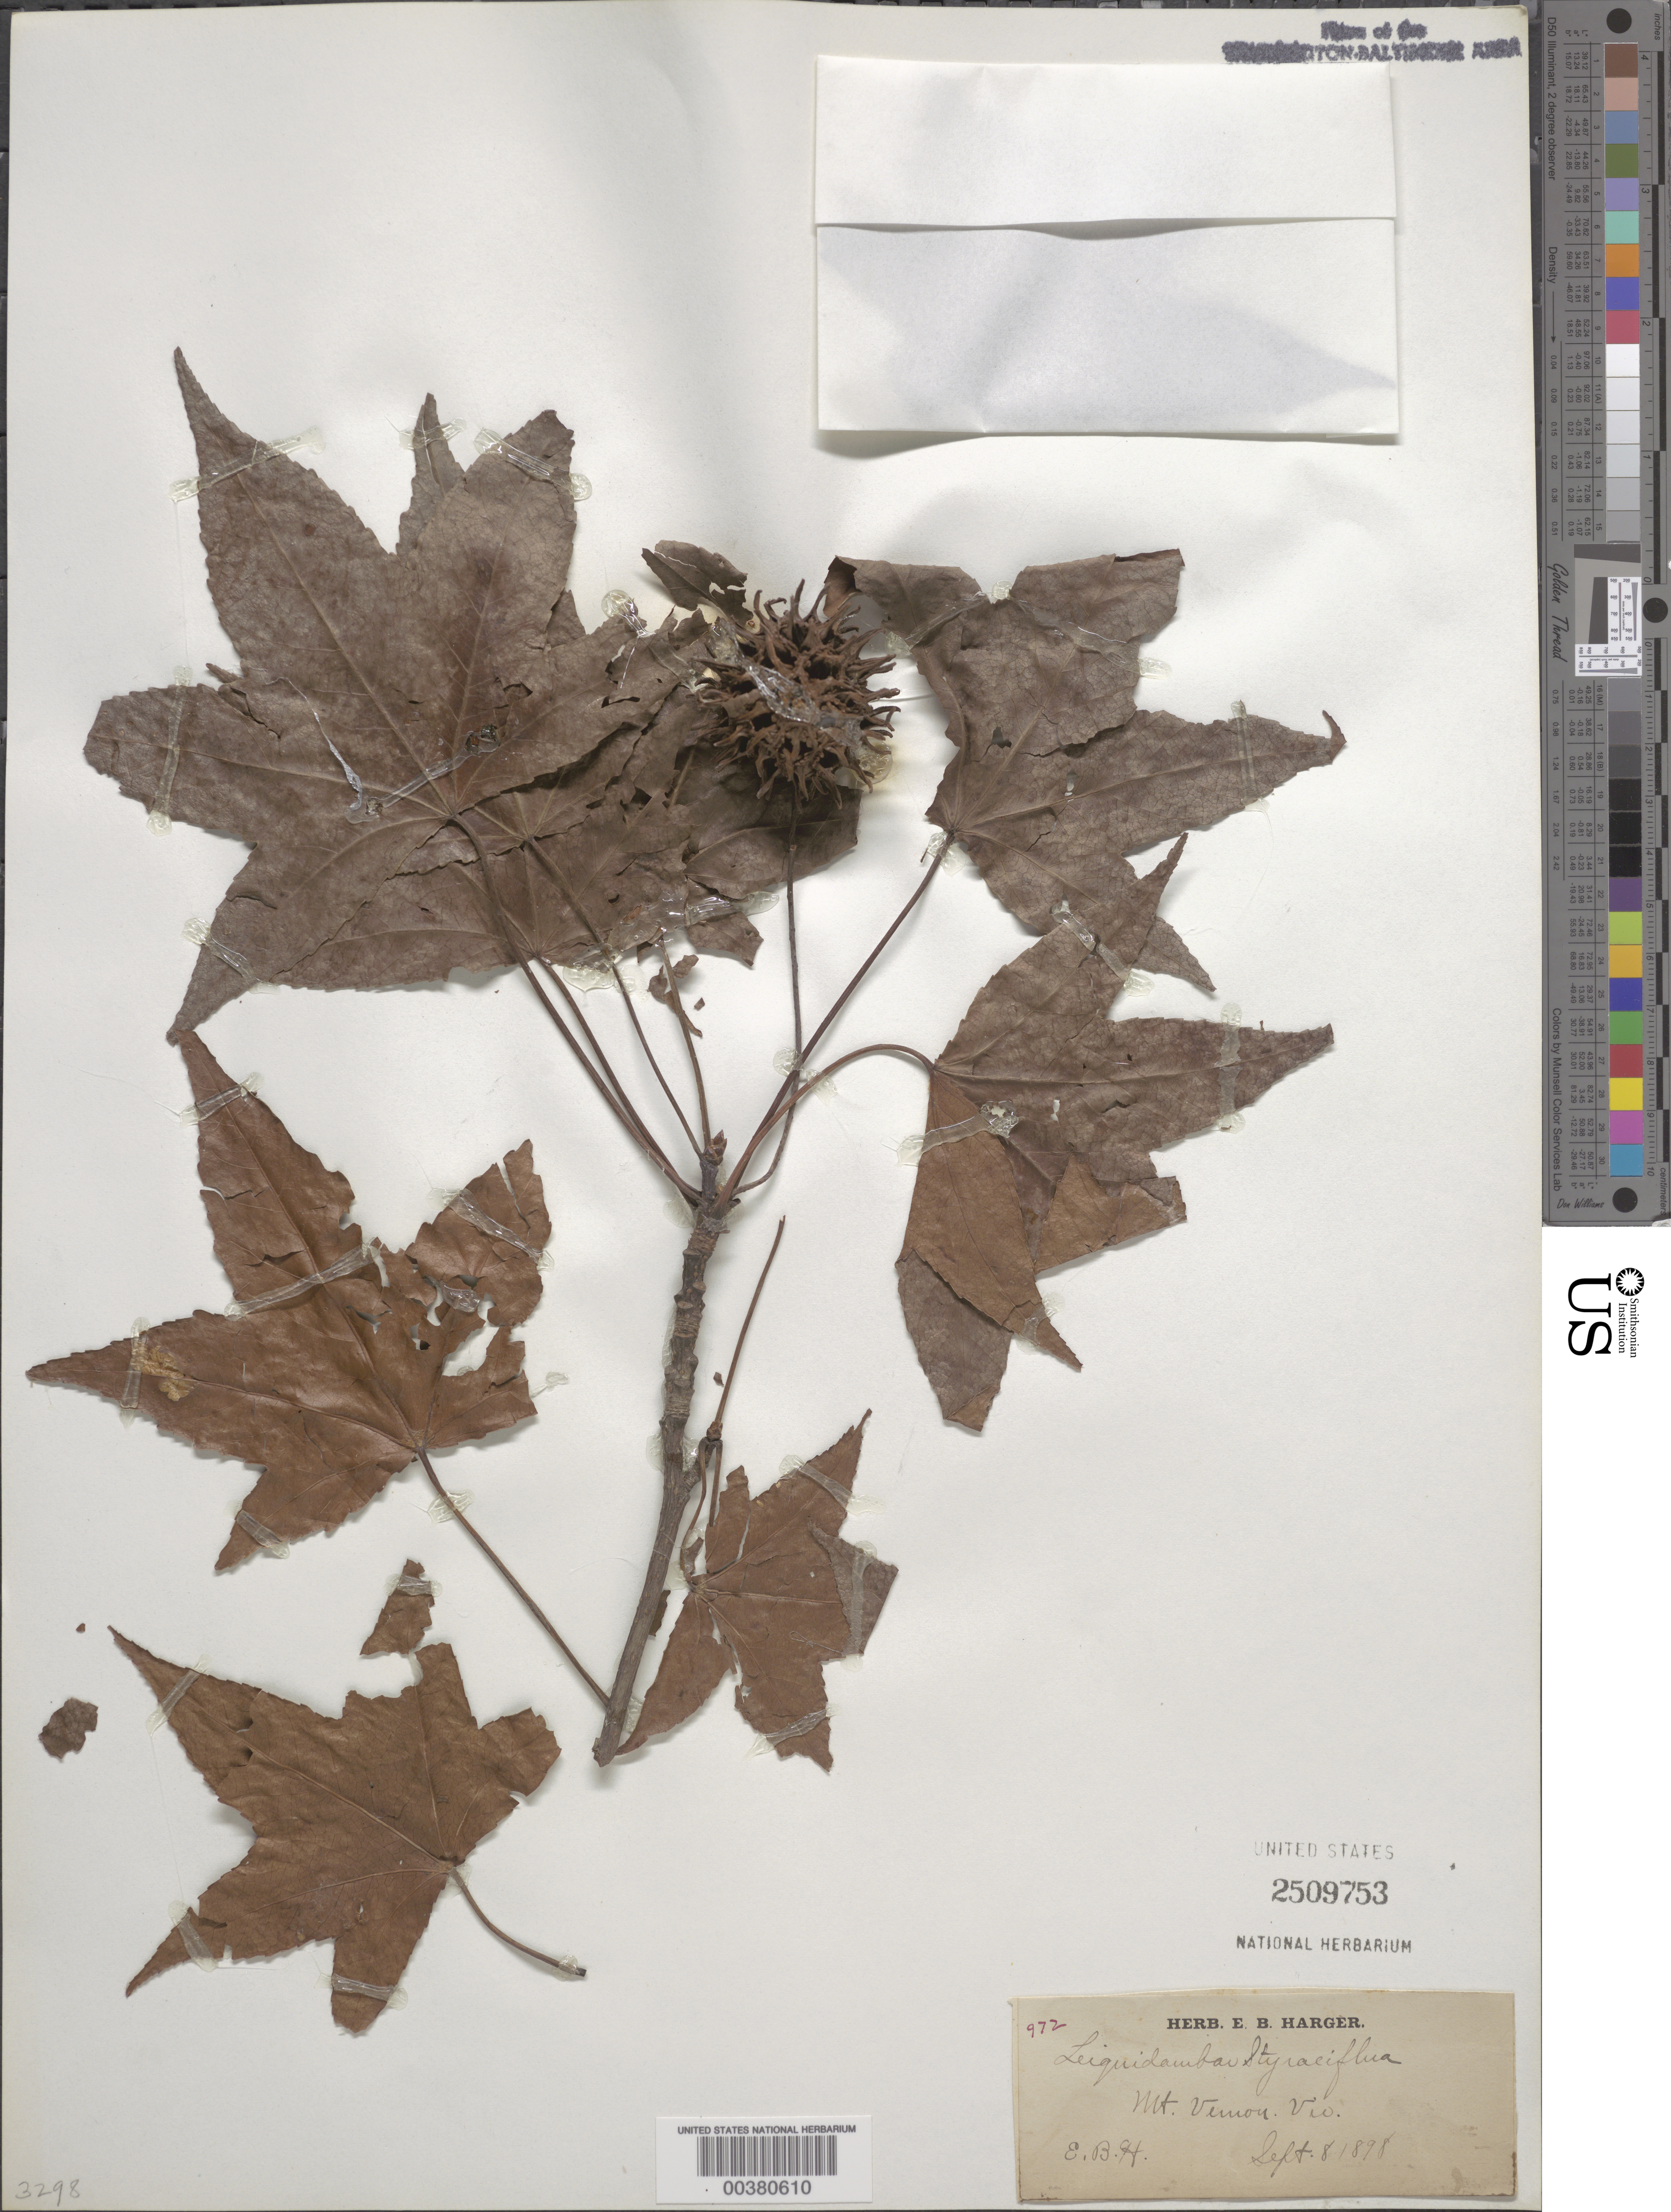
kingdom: Plantae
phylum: Tracheophyta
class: Magnoliopsida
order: Saxifragales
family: Altingiaceae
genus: Liquidambar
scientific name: Liquidambar styraciflua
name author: L.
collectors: E. B. Harger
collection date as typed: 08 Sep 1898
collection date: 1898-09-08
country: United States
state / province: Virginia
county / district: Fairfax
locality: Mount Vernon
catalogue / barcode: US 2509753